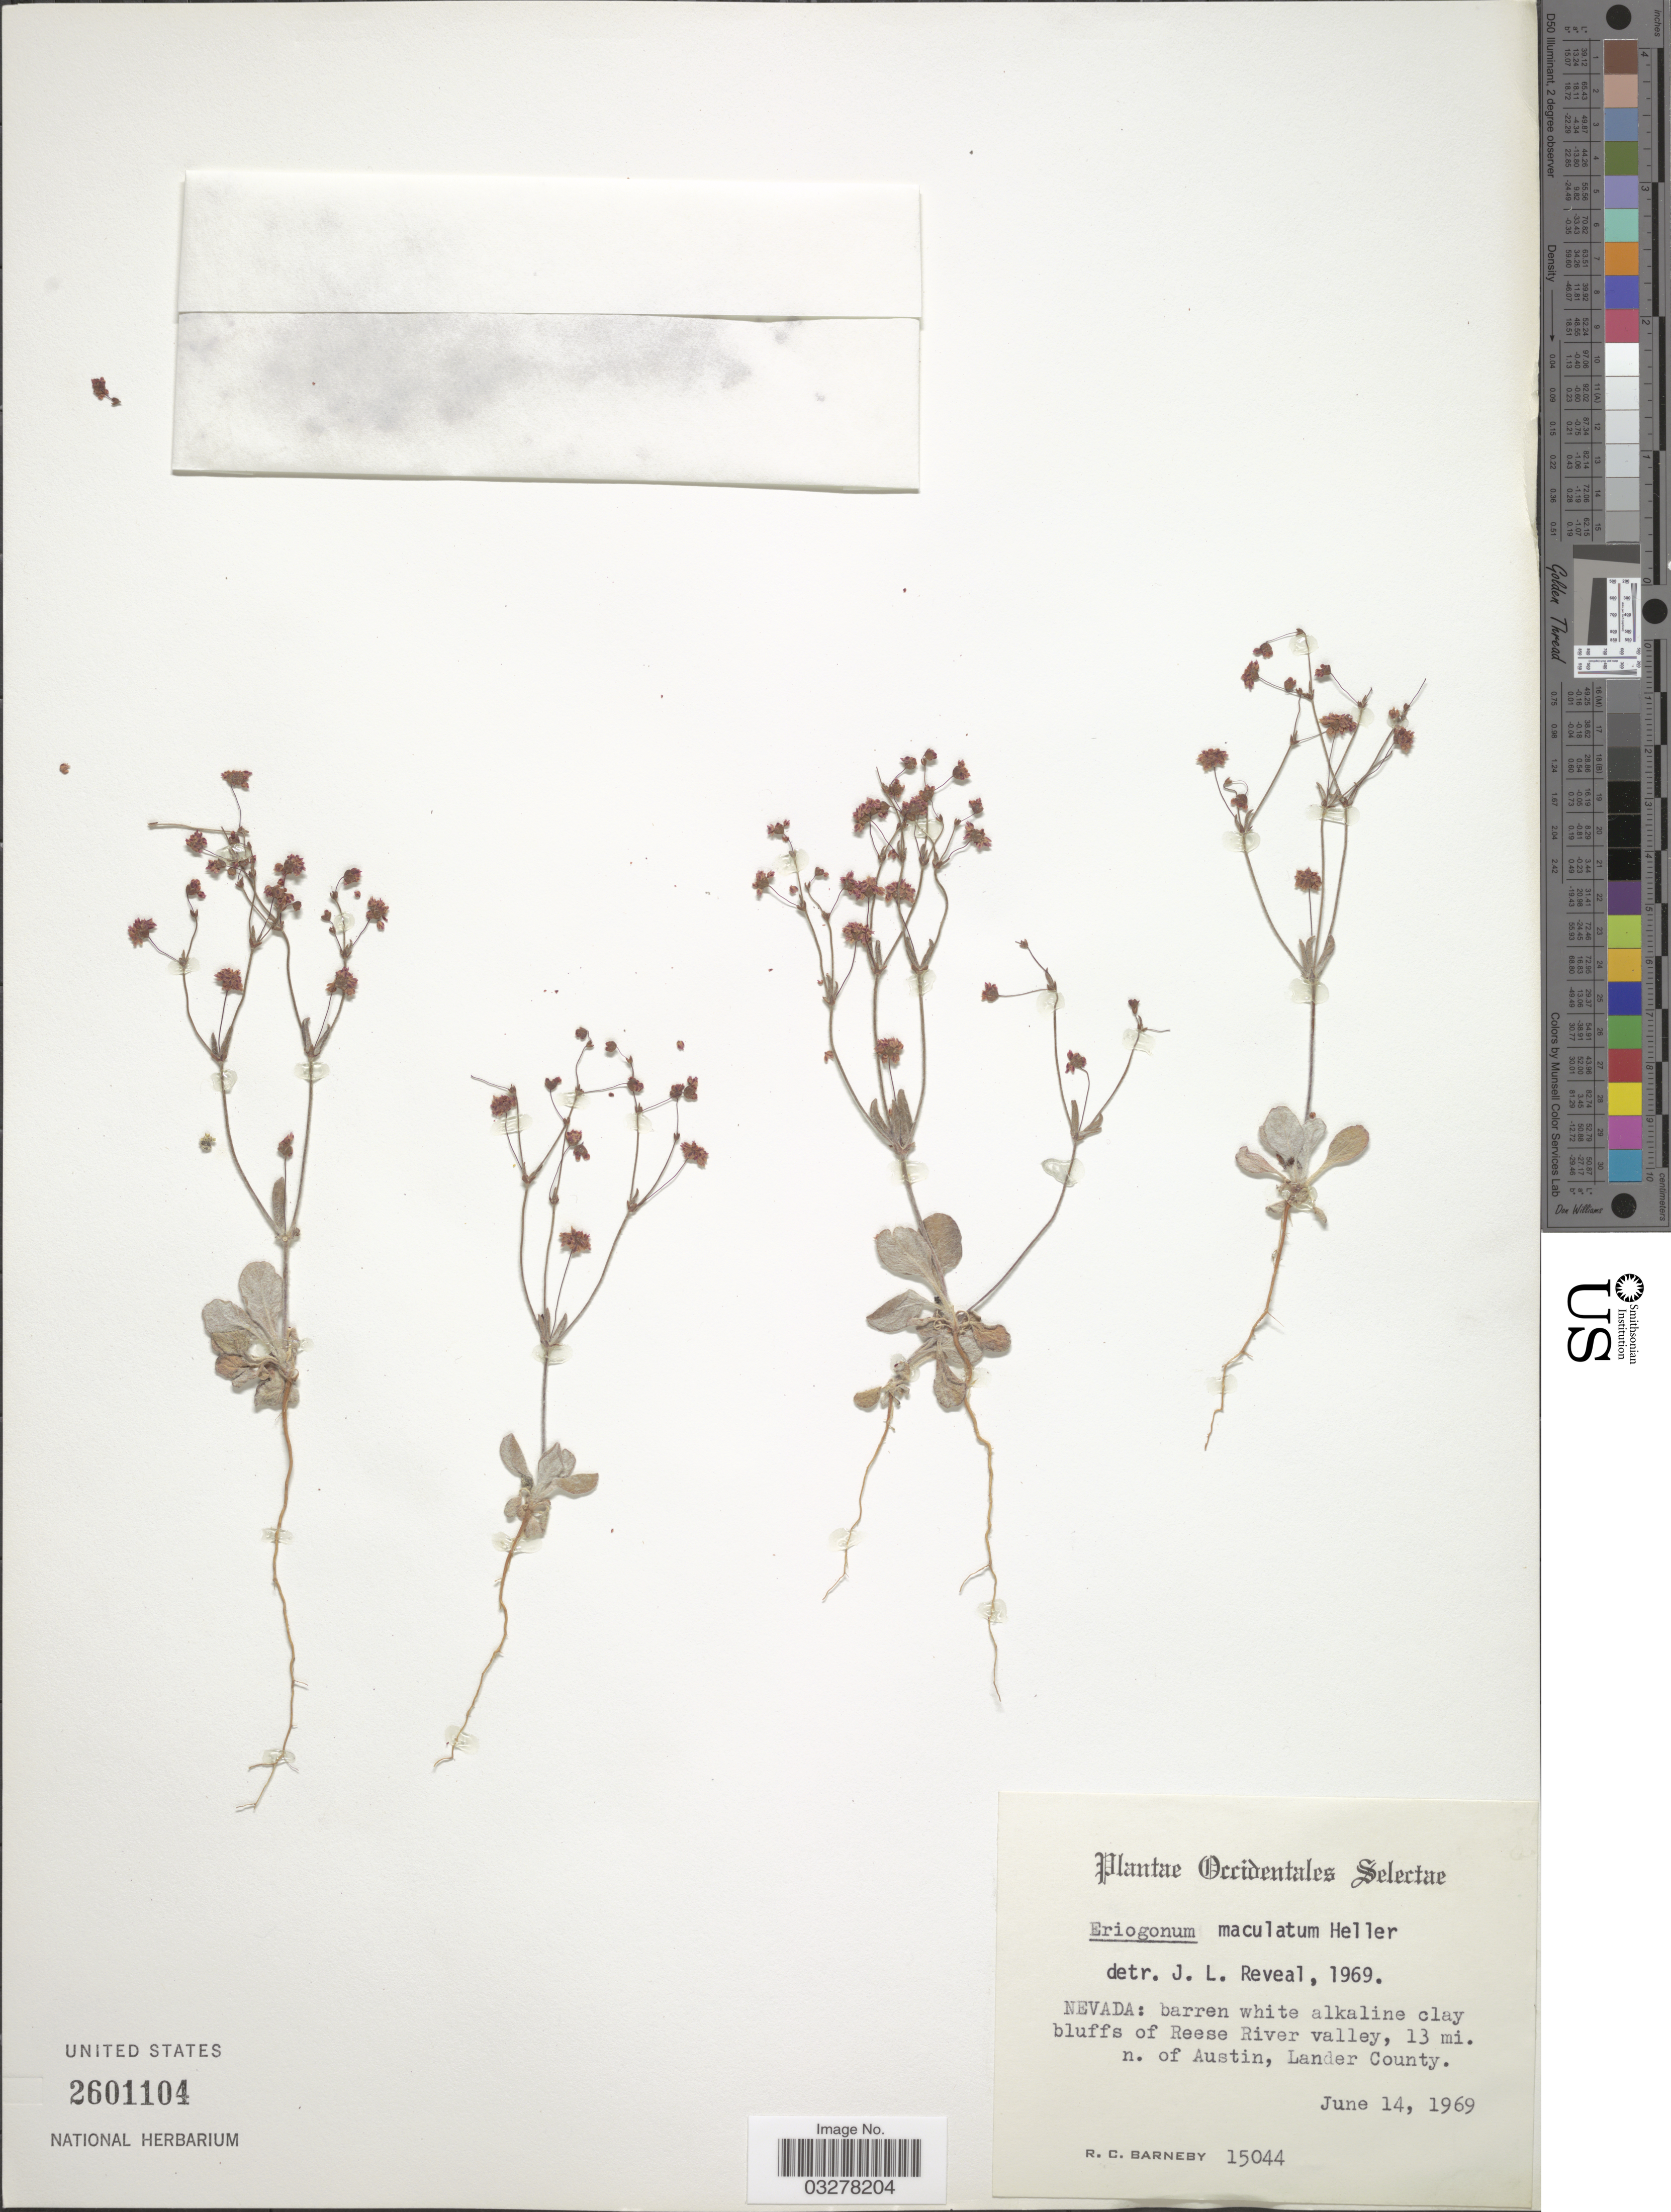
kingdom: Plantae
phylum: Tracheophyta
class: Magnoliopsida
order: Caryophyllales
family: Polygonaceae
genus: Eriogonum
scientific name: Eriogonum maculatum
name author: A. Heller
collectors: R. C. Barneby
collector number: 15044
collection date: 1969-06-14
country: United States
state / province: Nevada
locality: Occidentales Selectae. Bluffs of Reese River valley, 13 mi. n. of Austin, Lander County.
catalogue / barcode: US 2601104